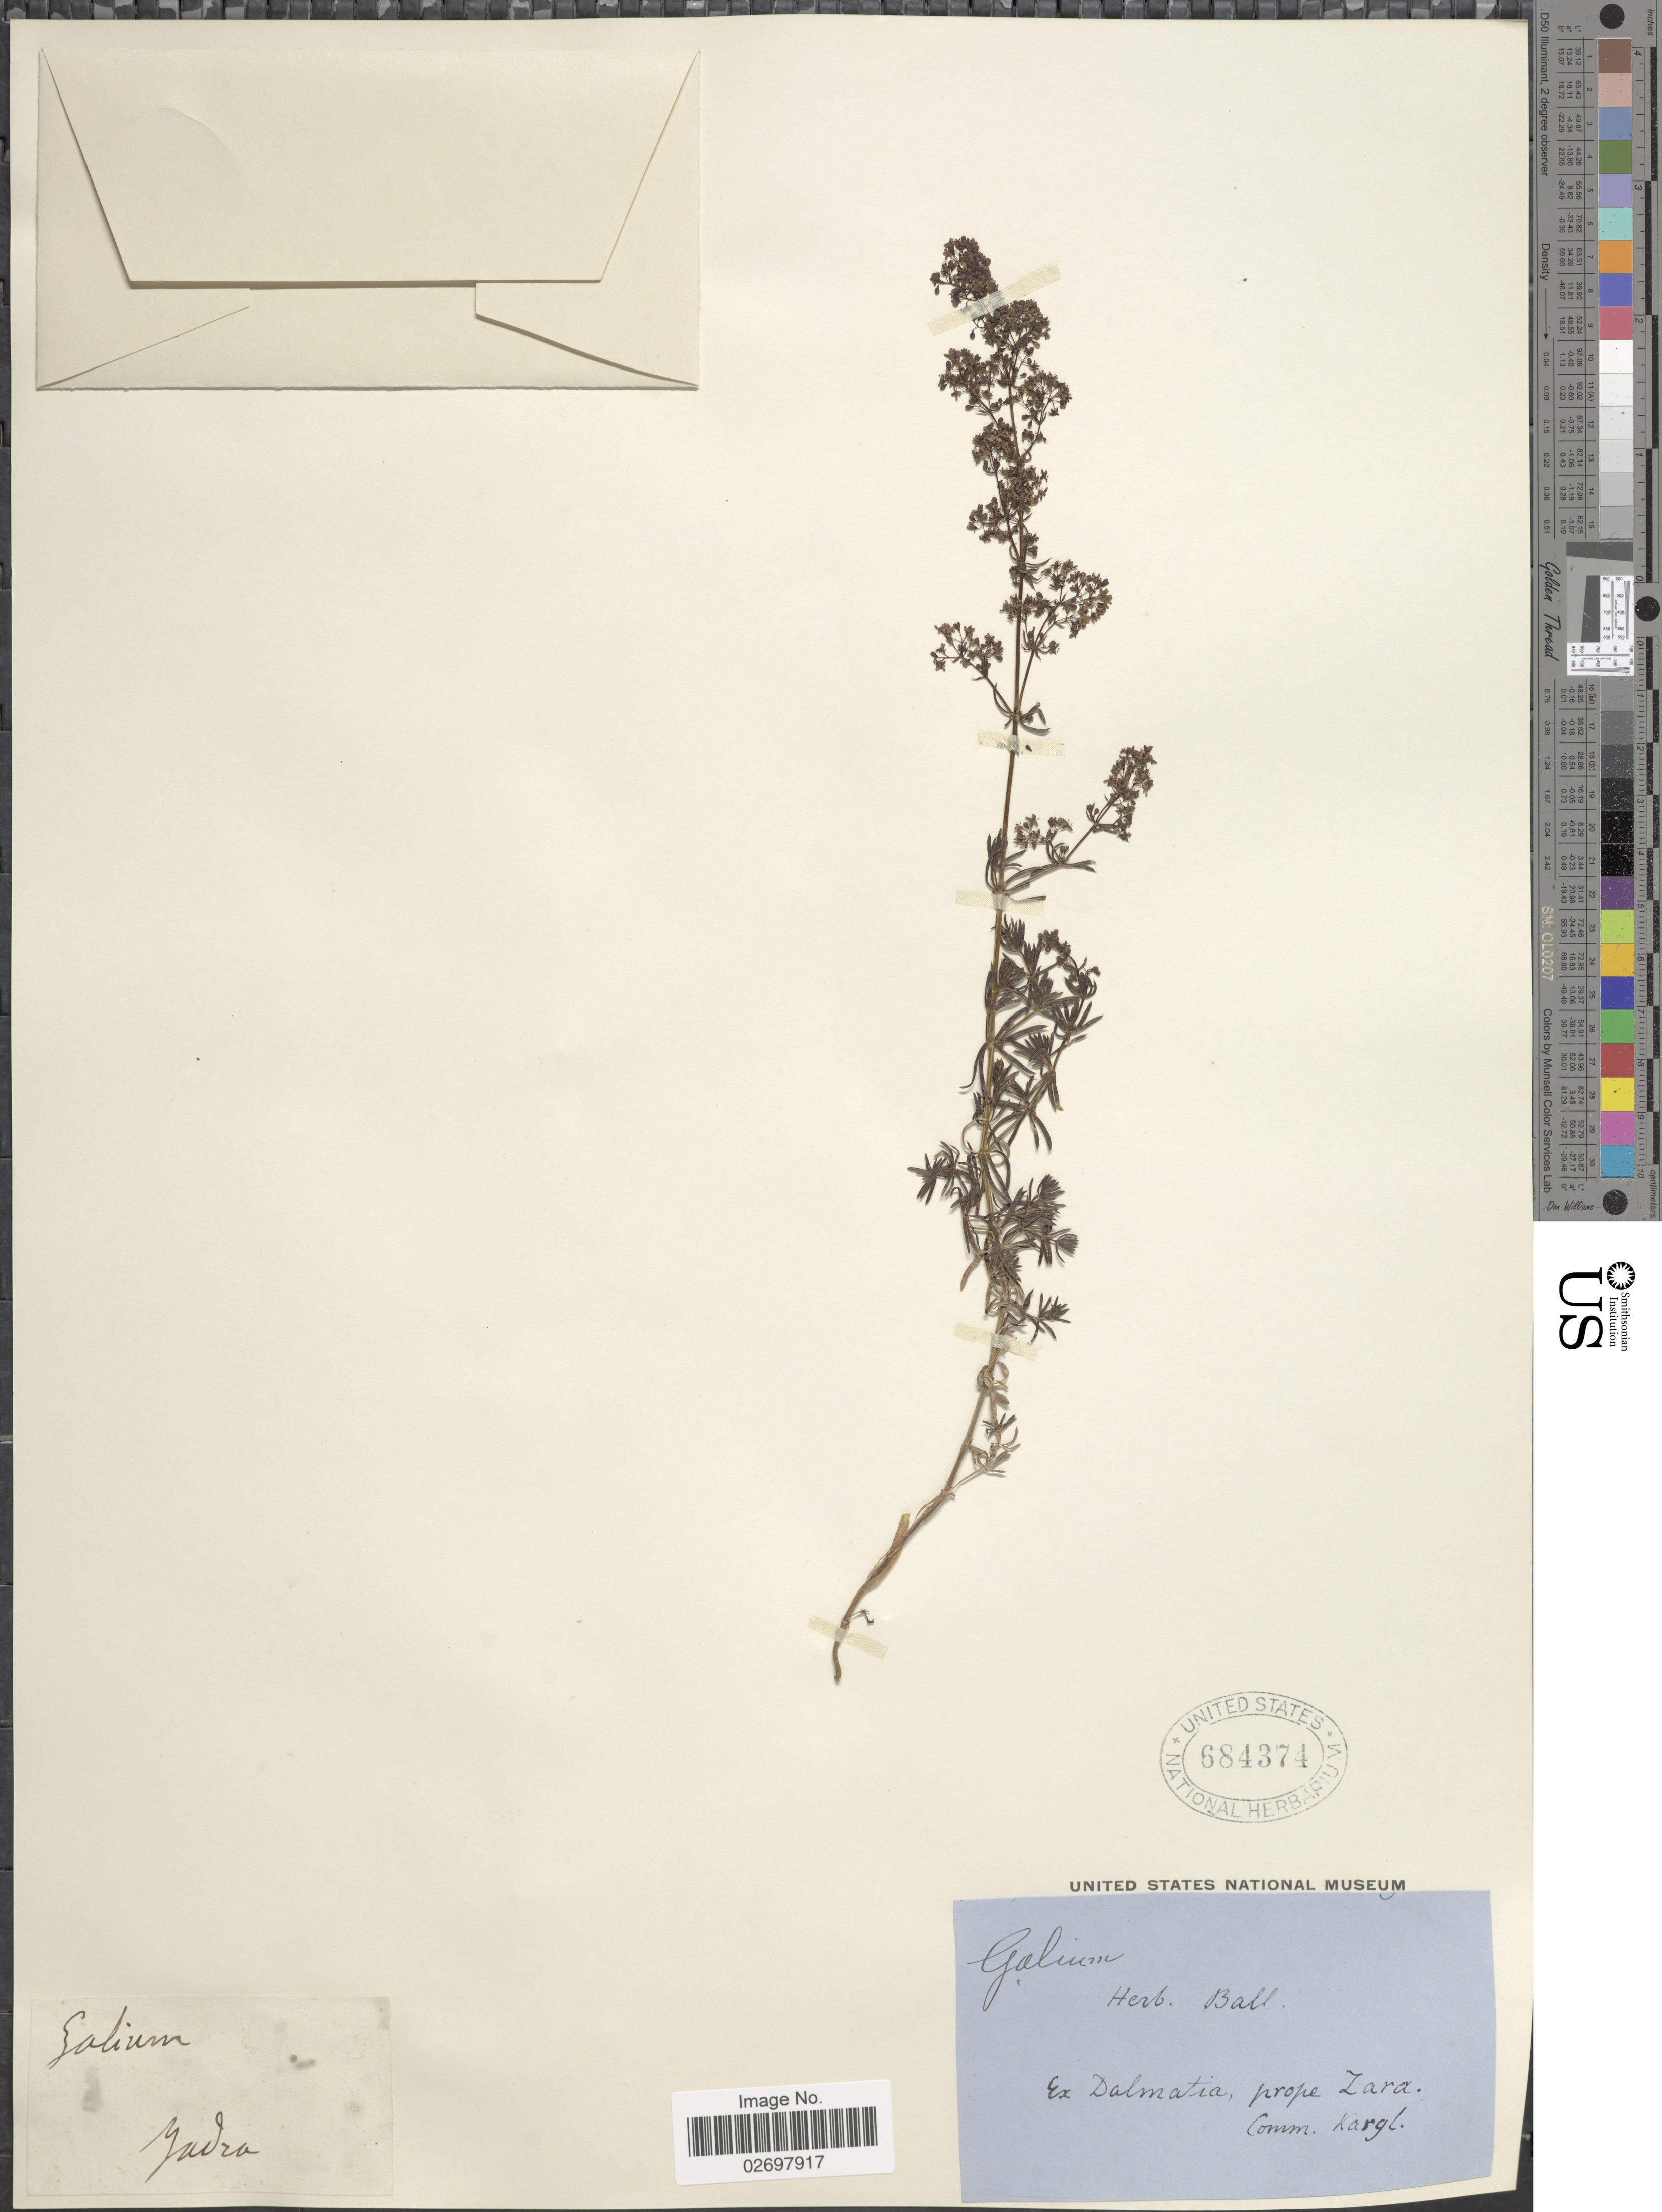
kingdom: Plantae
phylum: Tracheophyta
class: Magnoliopsida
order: Gentianales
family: Rubiaceae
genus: Galium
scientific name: Galium sp.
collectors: ex herb. Ball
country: Italy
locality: Ex Dalmatia, prope Zara, Gadra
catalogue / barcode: US 684374